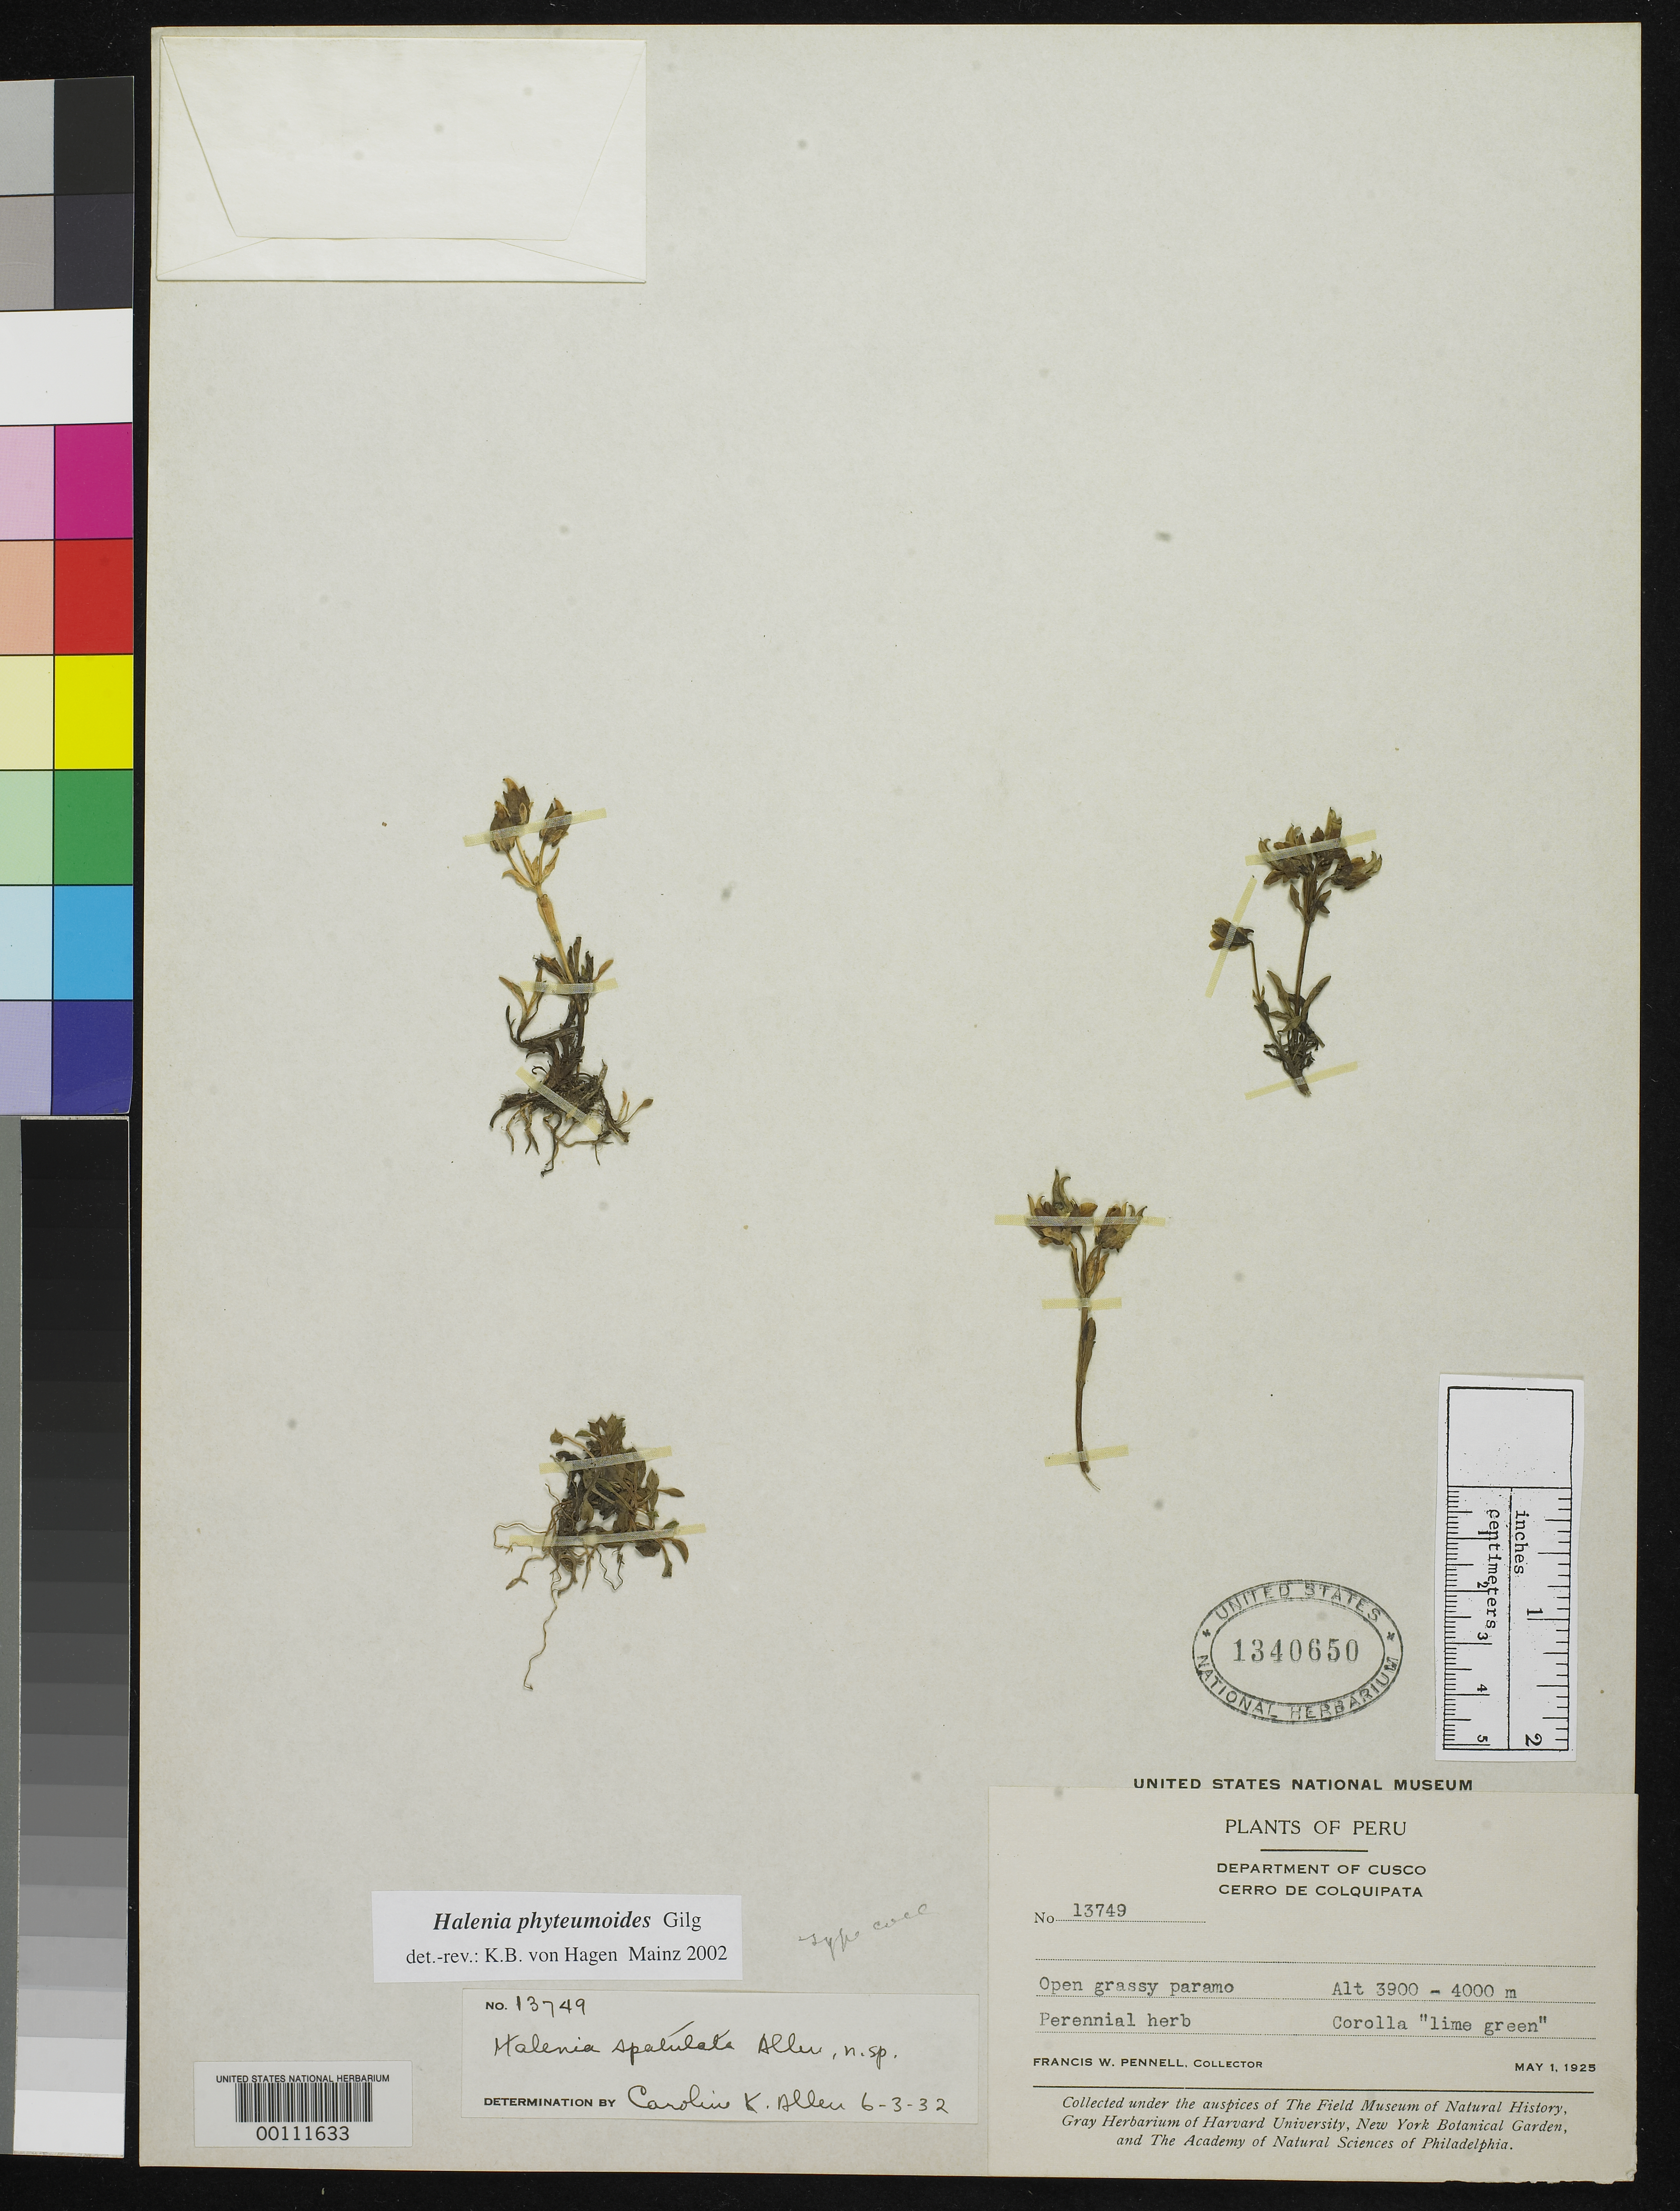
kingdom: Plantae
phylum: Tracheophyta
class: Magnoliopsida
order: Gentianales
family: Gentianaceae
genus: Halenia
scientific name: Halenia spatulata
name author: C.K. Allen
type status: Isotype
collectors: F. W. Pennell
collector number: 13749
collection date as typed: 01 May 1925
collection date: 1925-05-01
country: Peru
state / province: Cusco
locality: Cerro de Colquipata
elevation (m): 3900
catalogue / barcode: US 1340650